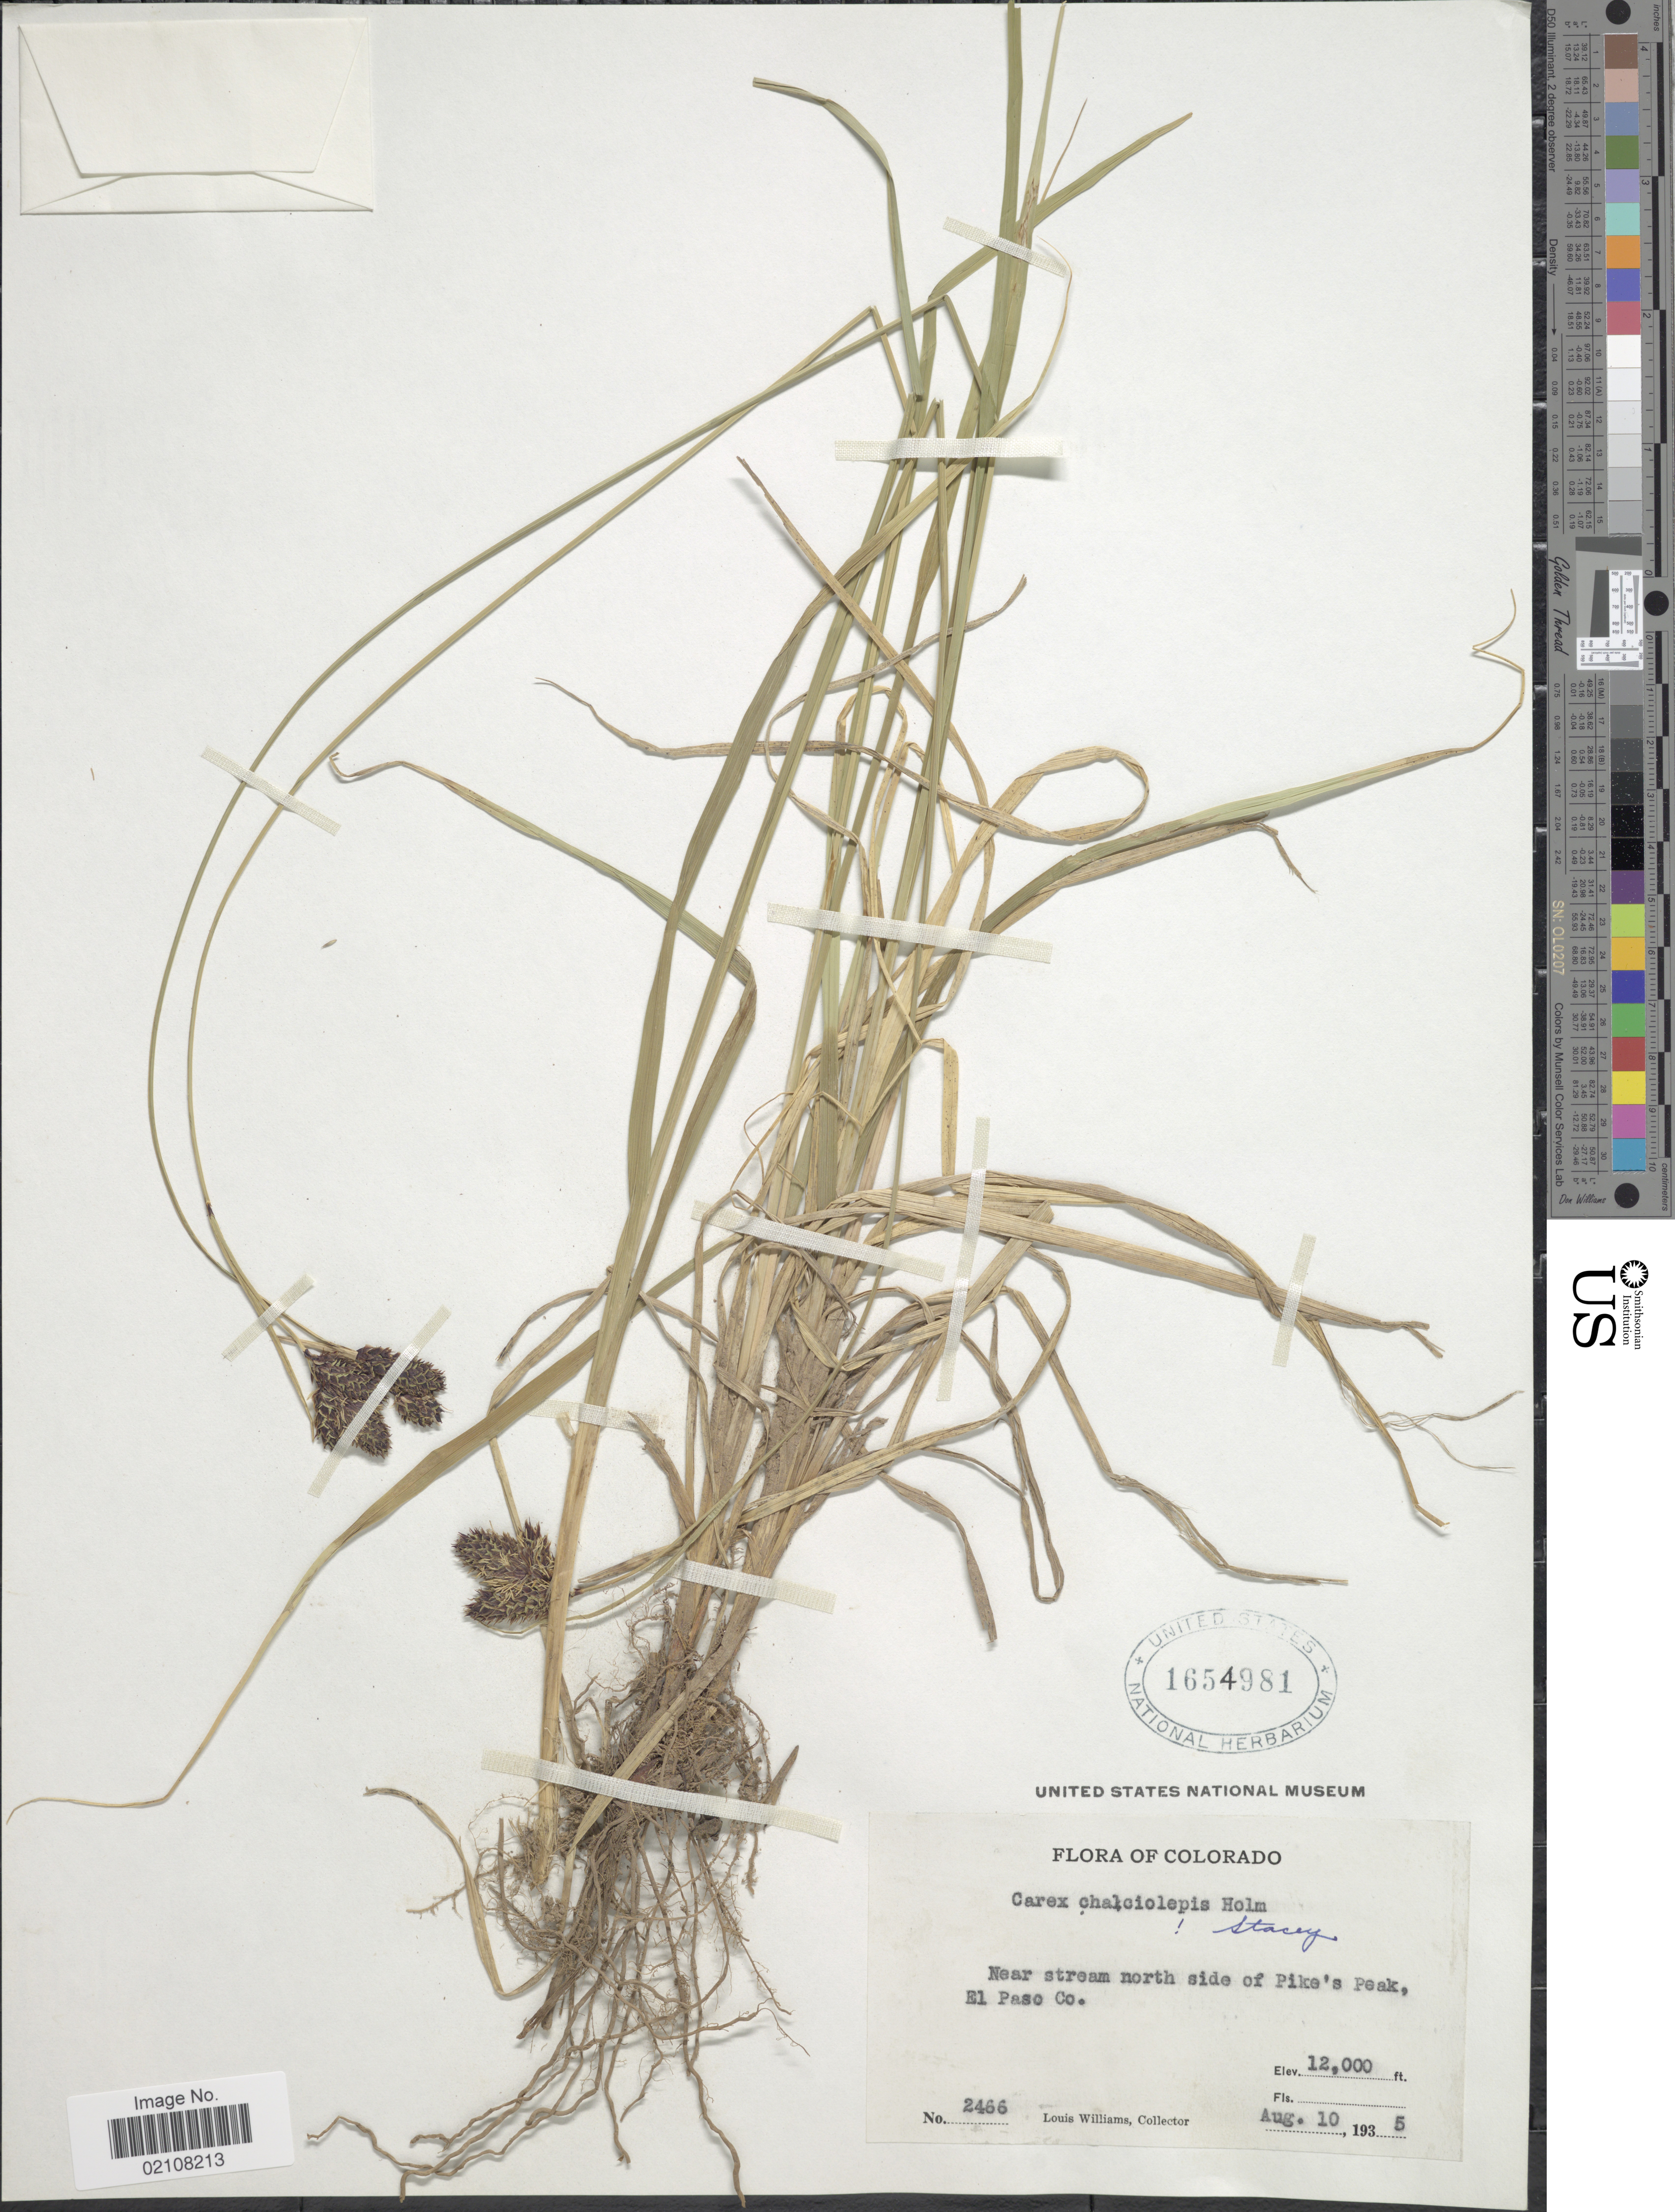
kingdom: Plantae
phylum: Tracheophyta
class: Liliopsida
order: Poales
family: Cyperaceae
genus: Carex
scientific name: Carex chalciolepis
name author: Holm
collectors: L. O. Williams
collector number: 2466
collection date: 1935-08-10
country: United States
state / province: Colorado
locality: Near stream north side of Pike's Peak, El Paso Co.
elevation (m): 3658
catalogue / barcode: US 1654981